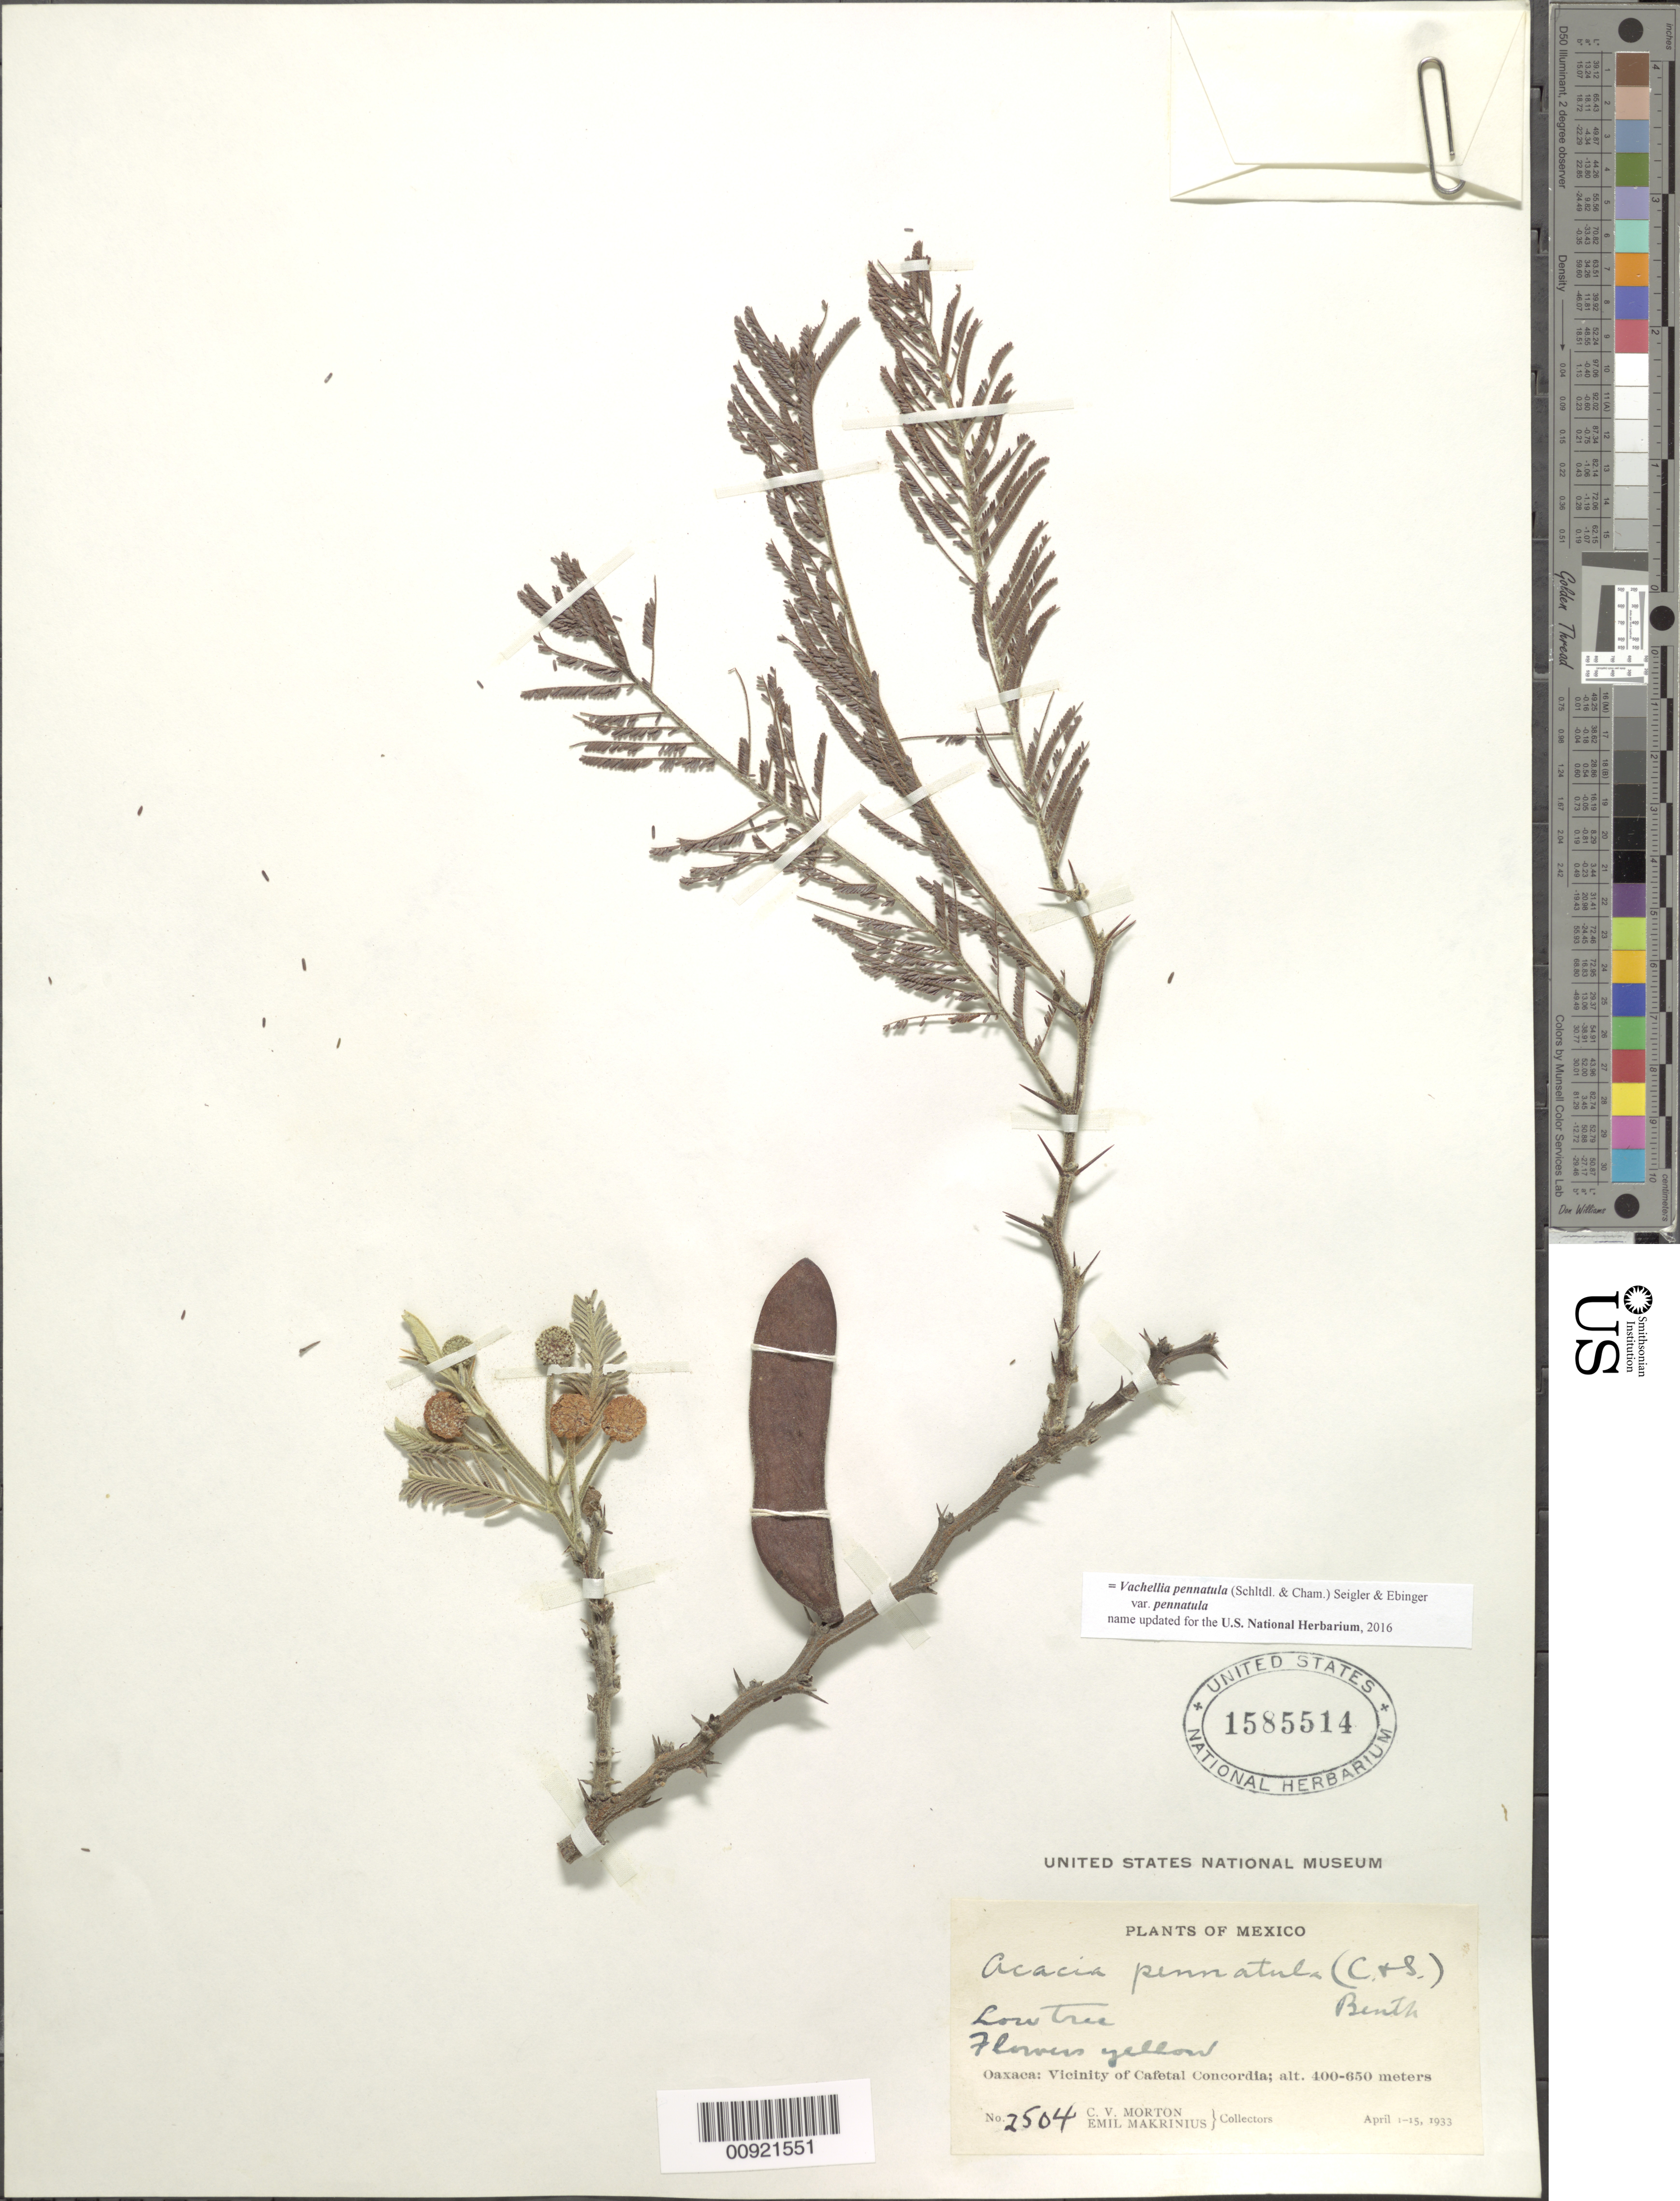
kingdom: Plantae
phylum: Tracheophyta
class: Magnoliopsida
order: Fabales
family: Fabaceae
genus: Vachellia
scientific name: Vachellia pennatula var. pennatula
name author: (Schltdl. & Cham.) Seigler & Ebinger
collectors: C. V. Morton & E. Makrinius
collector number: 2504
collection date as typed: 01 Apr 1933 to 15 Apr 1933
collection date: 1933-04-01/1933-04-15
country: Mexico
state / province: Oaxaca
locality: Oaxaca: Vicinity of Cafetal Concordia.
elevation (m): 650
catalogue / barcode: US 1585514